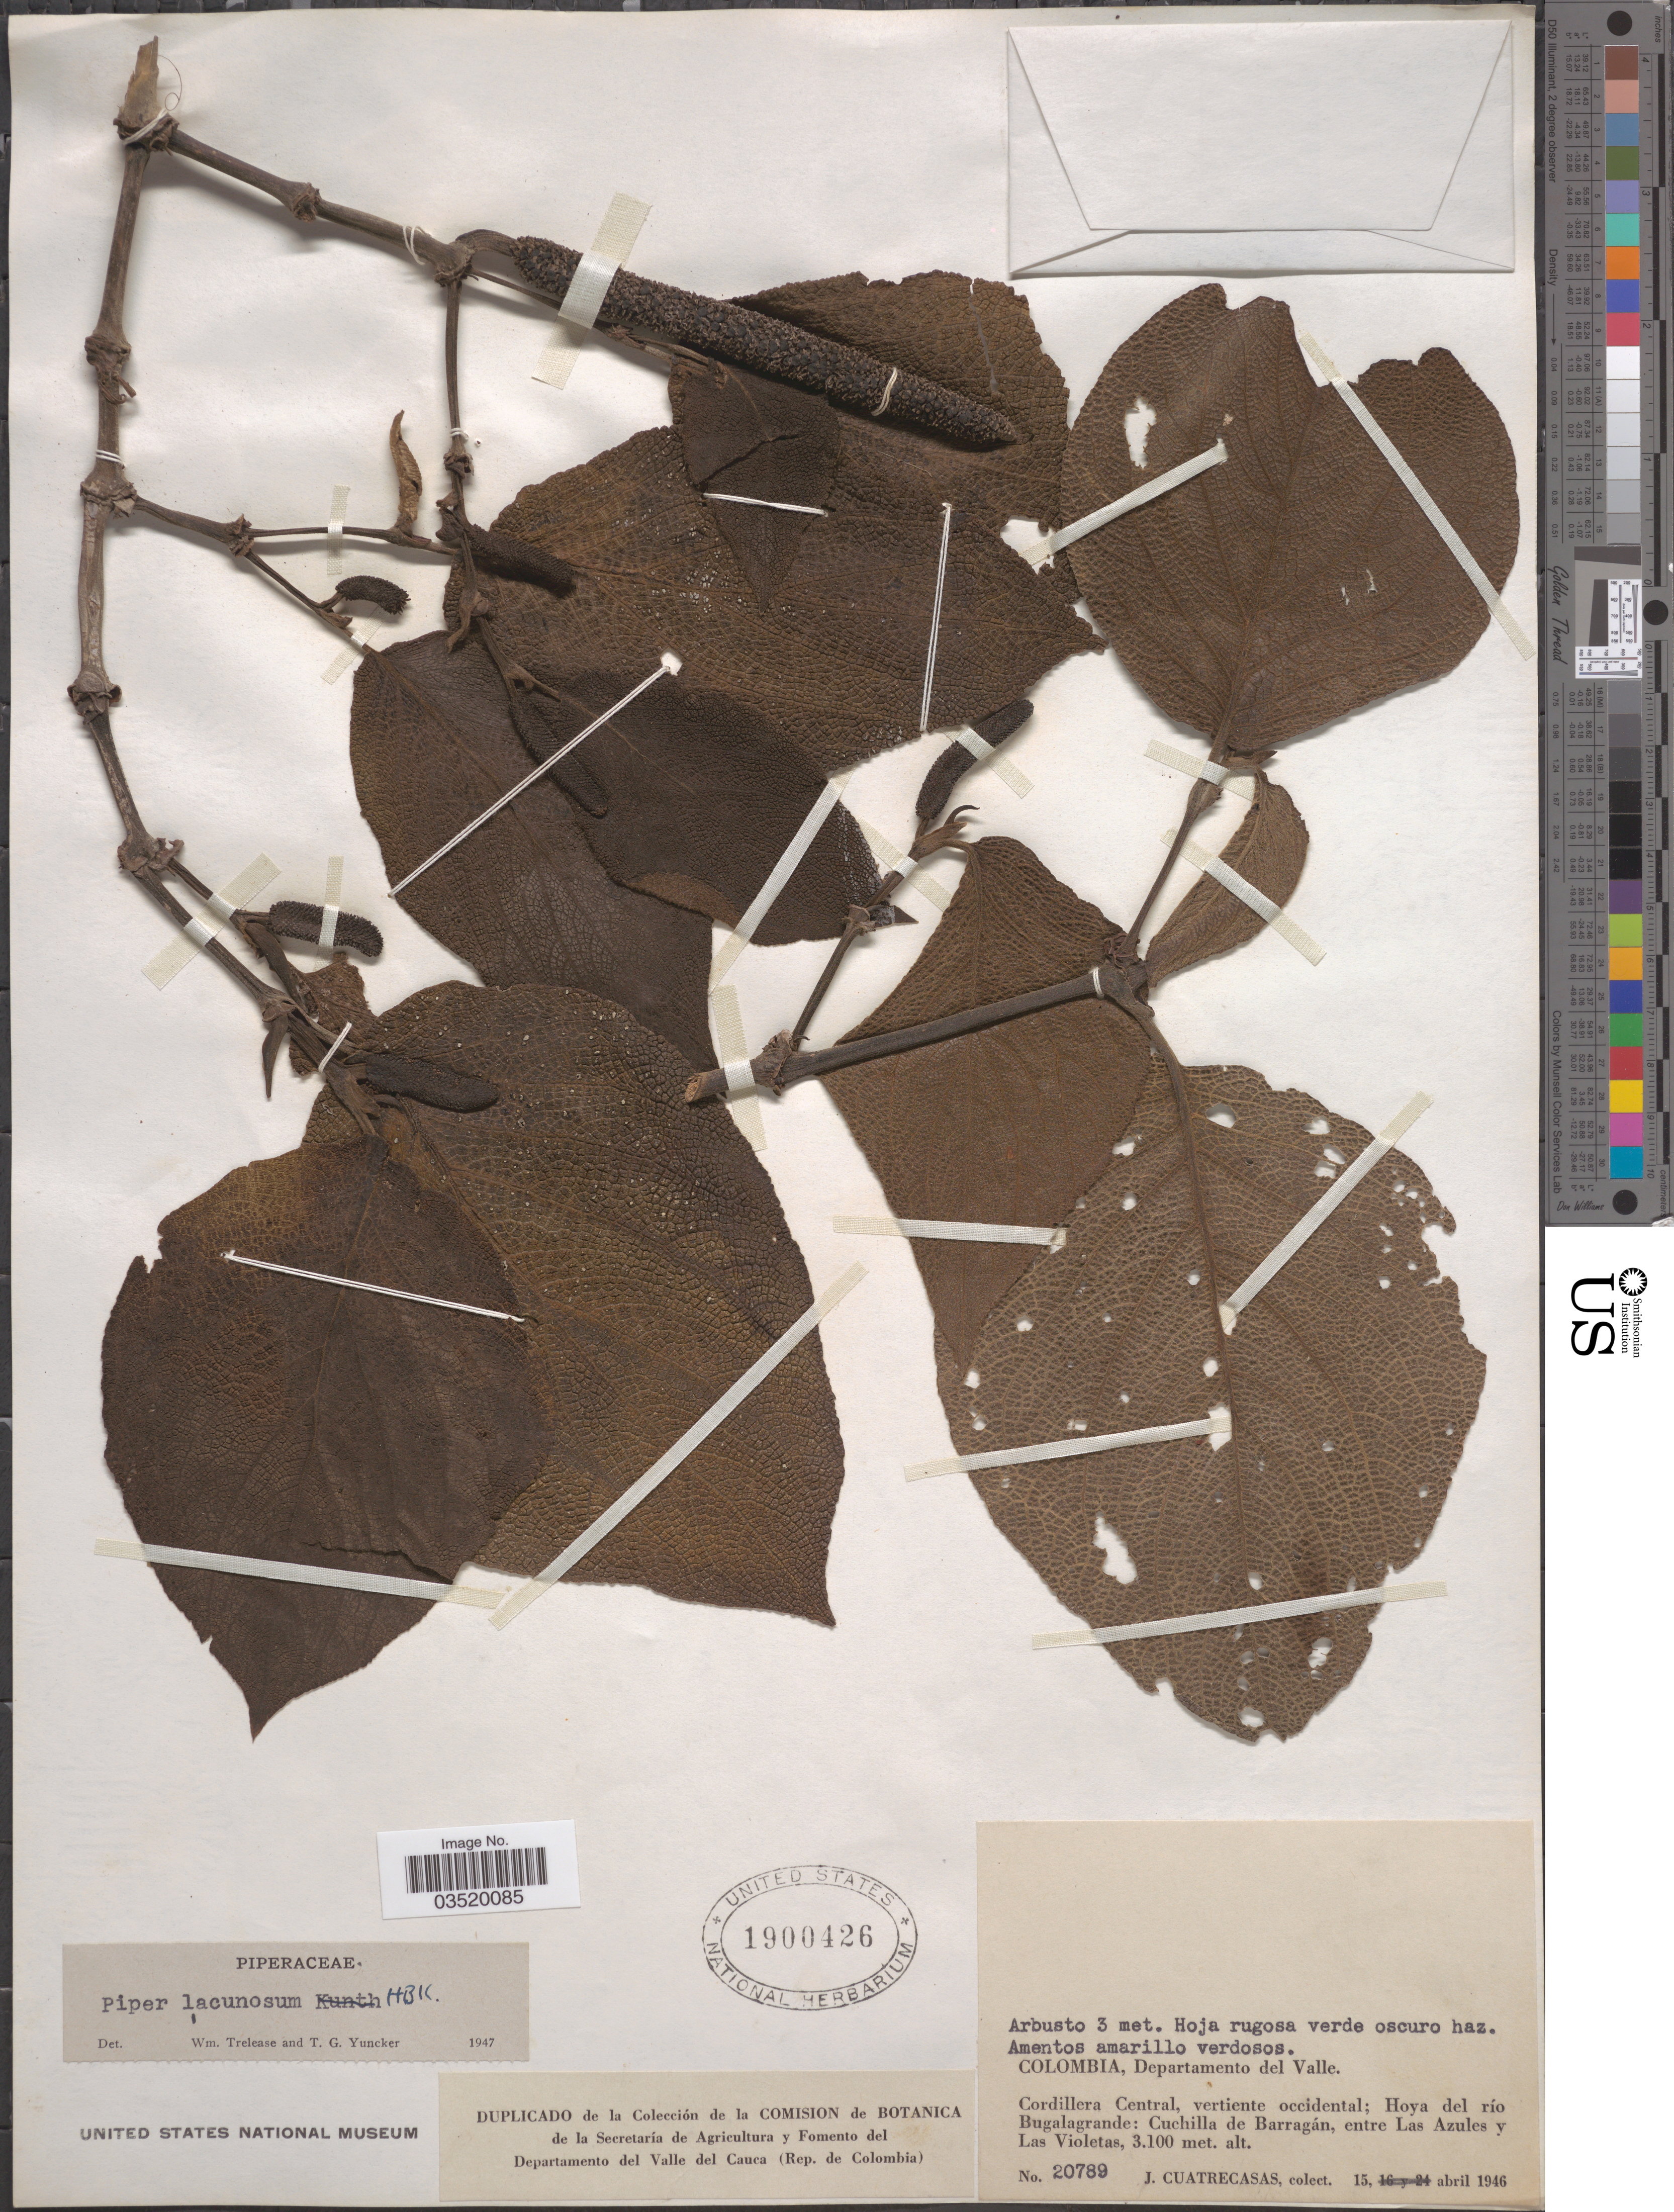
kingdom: Plantae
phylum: Tracheophyta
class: Magnoliopsida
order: Piperales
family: Piperaceae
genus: Piper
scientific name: Piper lacunosum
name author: Kunth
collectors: J. Cuatrecasas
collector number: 20789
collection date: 1946-04-15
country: Colombia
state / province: Valle del Cauca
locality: Departamento del Valle. Cordillera Central, vertiente occidental; Hoya del río Bugalagrande: Cuchilla de Barragán, entre Las Azules y Las Violetas.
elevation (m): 3100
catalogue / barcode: US 1900426